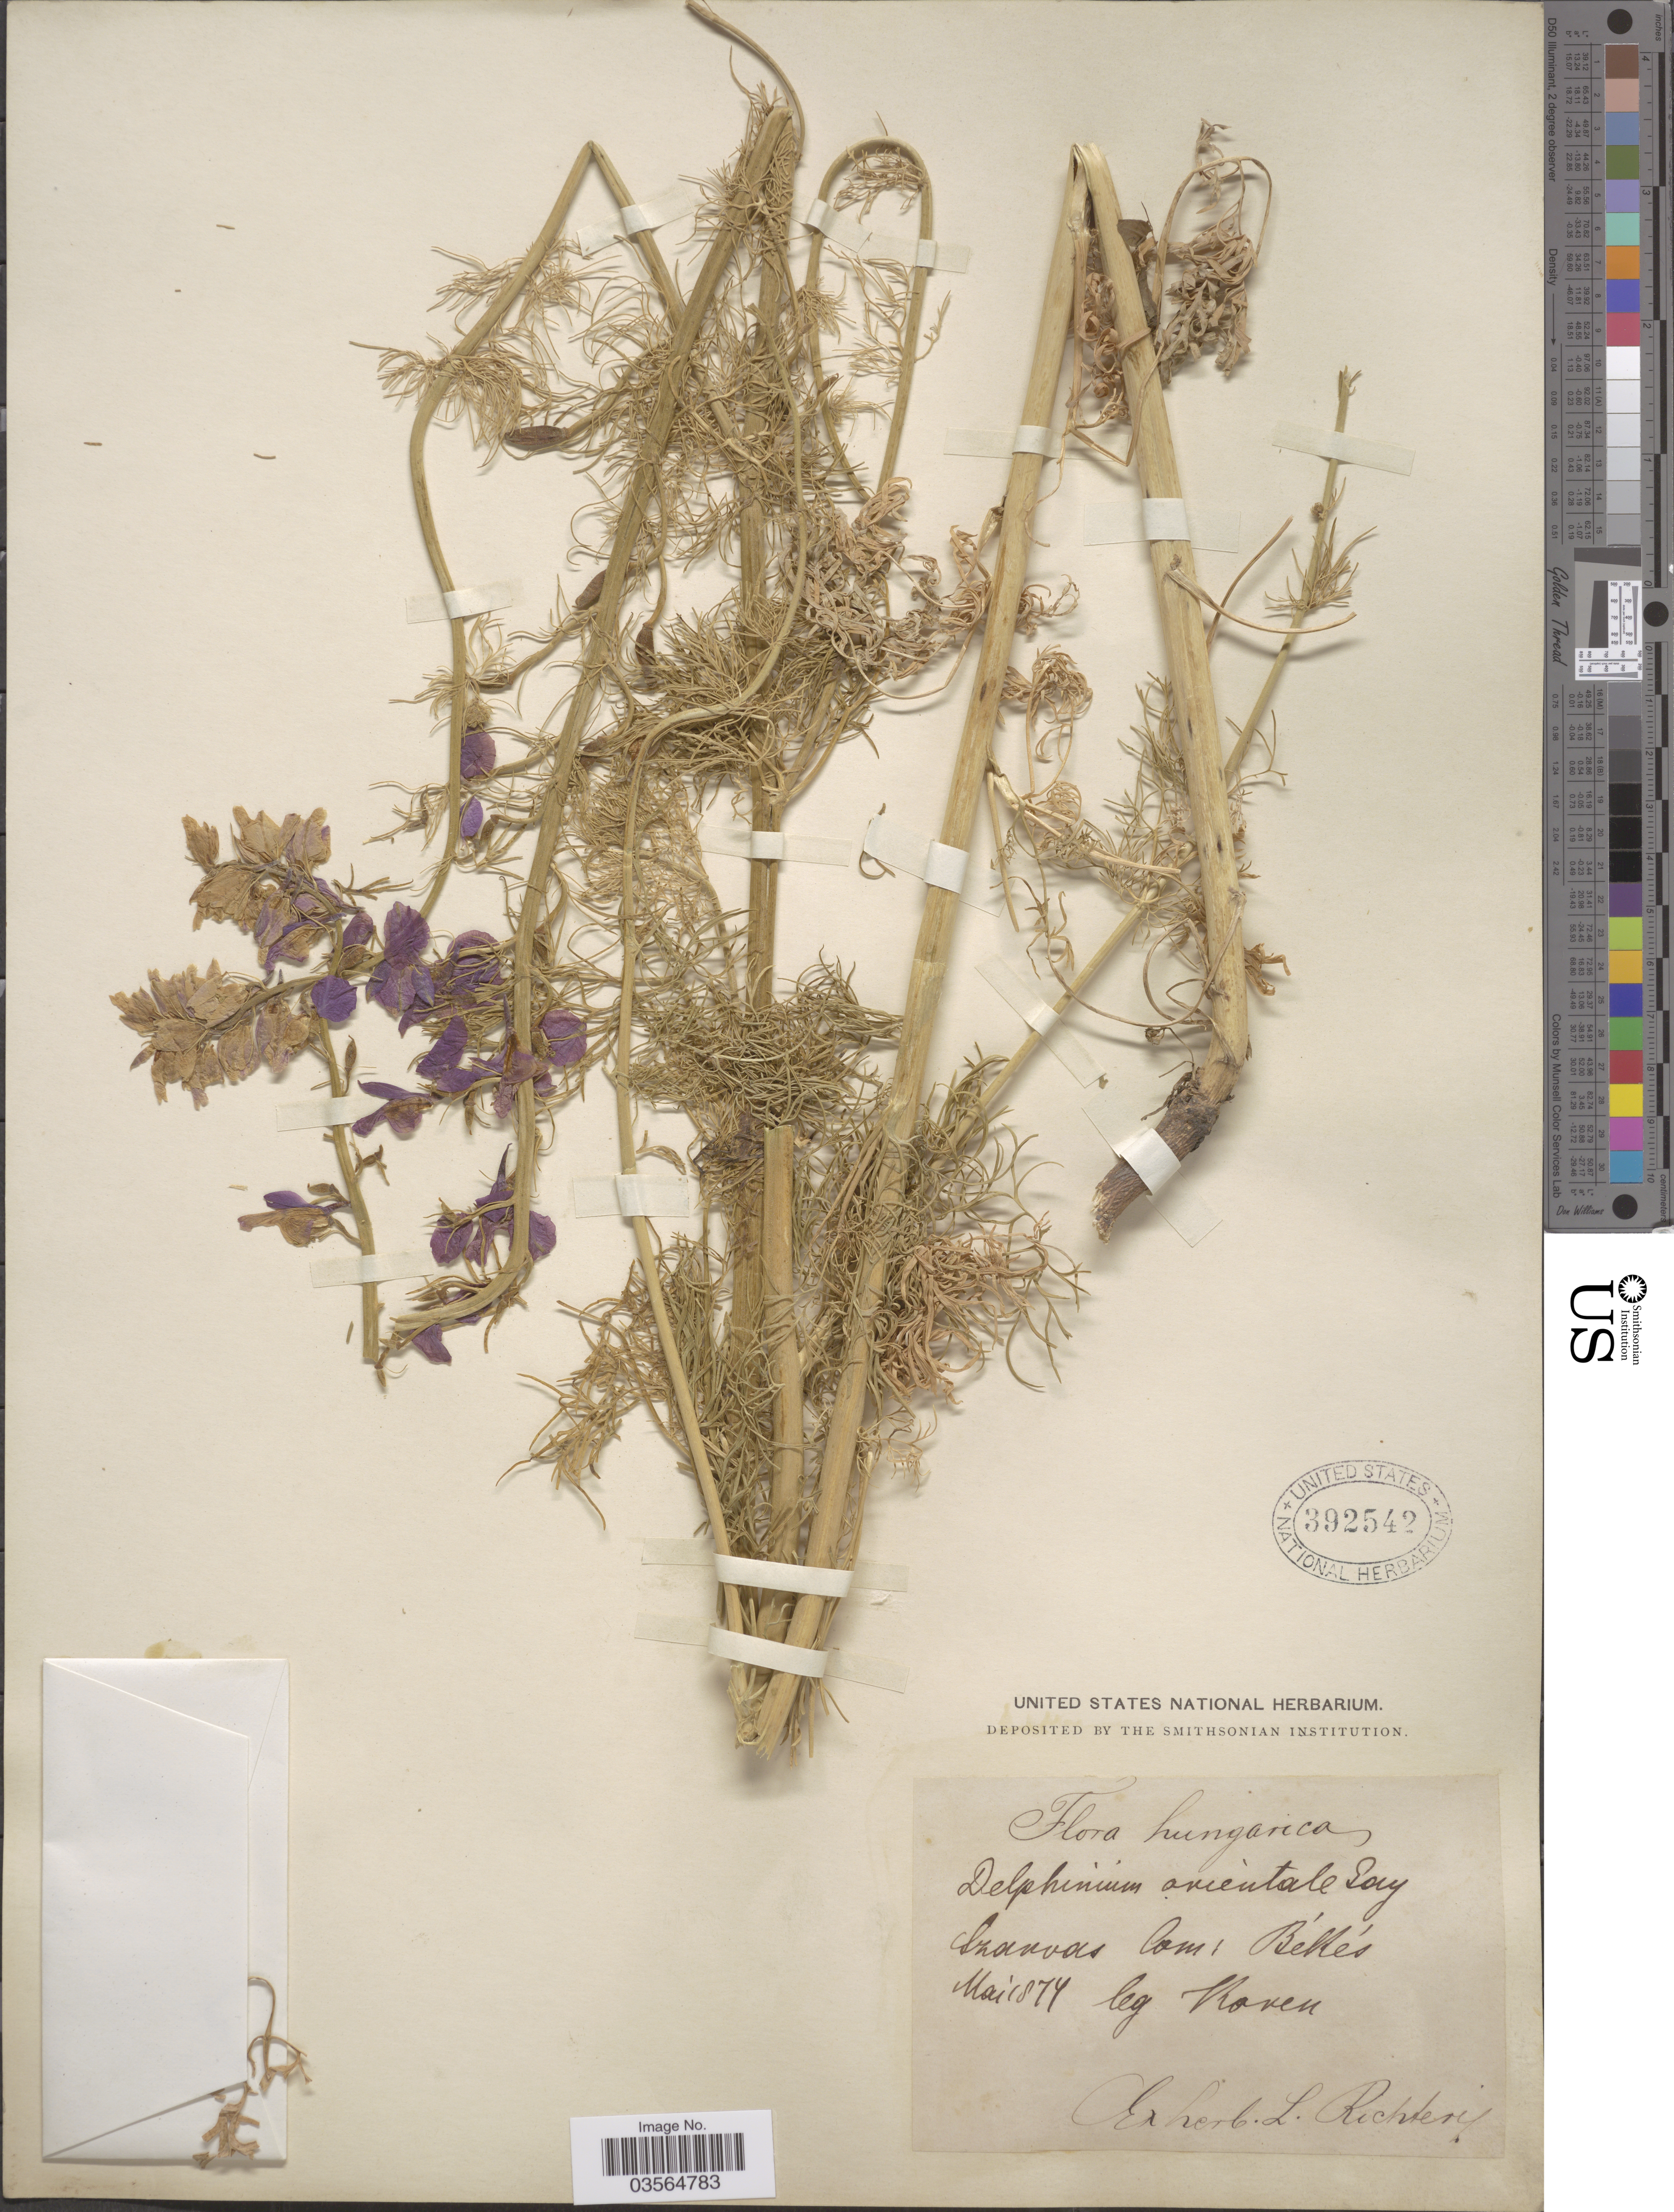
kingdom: Plantae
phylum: Tracheophyta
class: Magnoliopsida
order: Ranunculales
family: Ranunculaceae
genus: Delphinium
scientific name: Delphinium hispanicum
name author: Willk. ex Costa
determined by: Du Pasquier, P.-E.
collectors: -. Koren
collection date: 1874-05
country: Hungary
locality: Szarvas [interpreted] Com: Béllés.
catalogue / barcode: US 392542